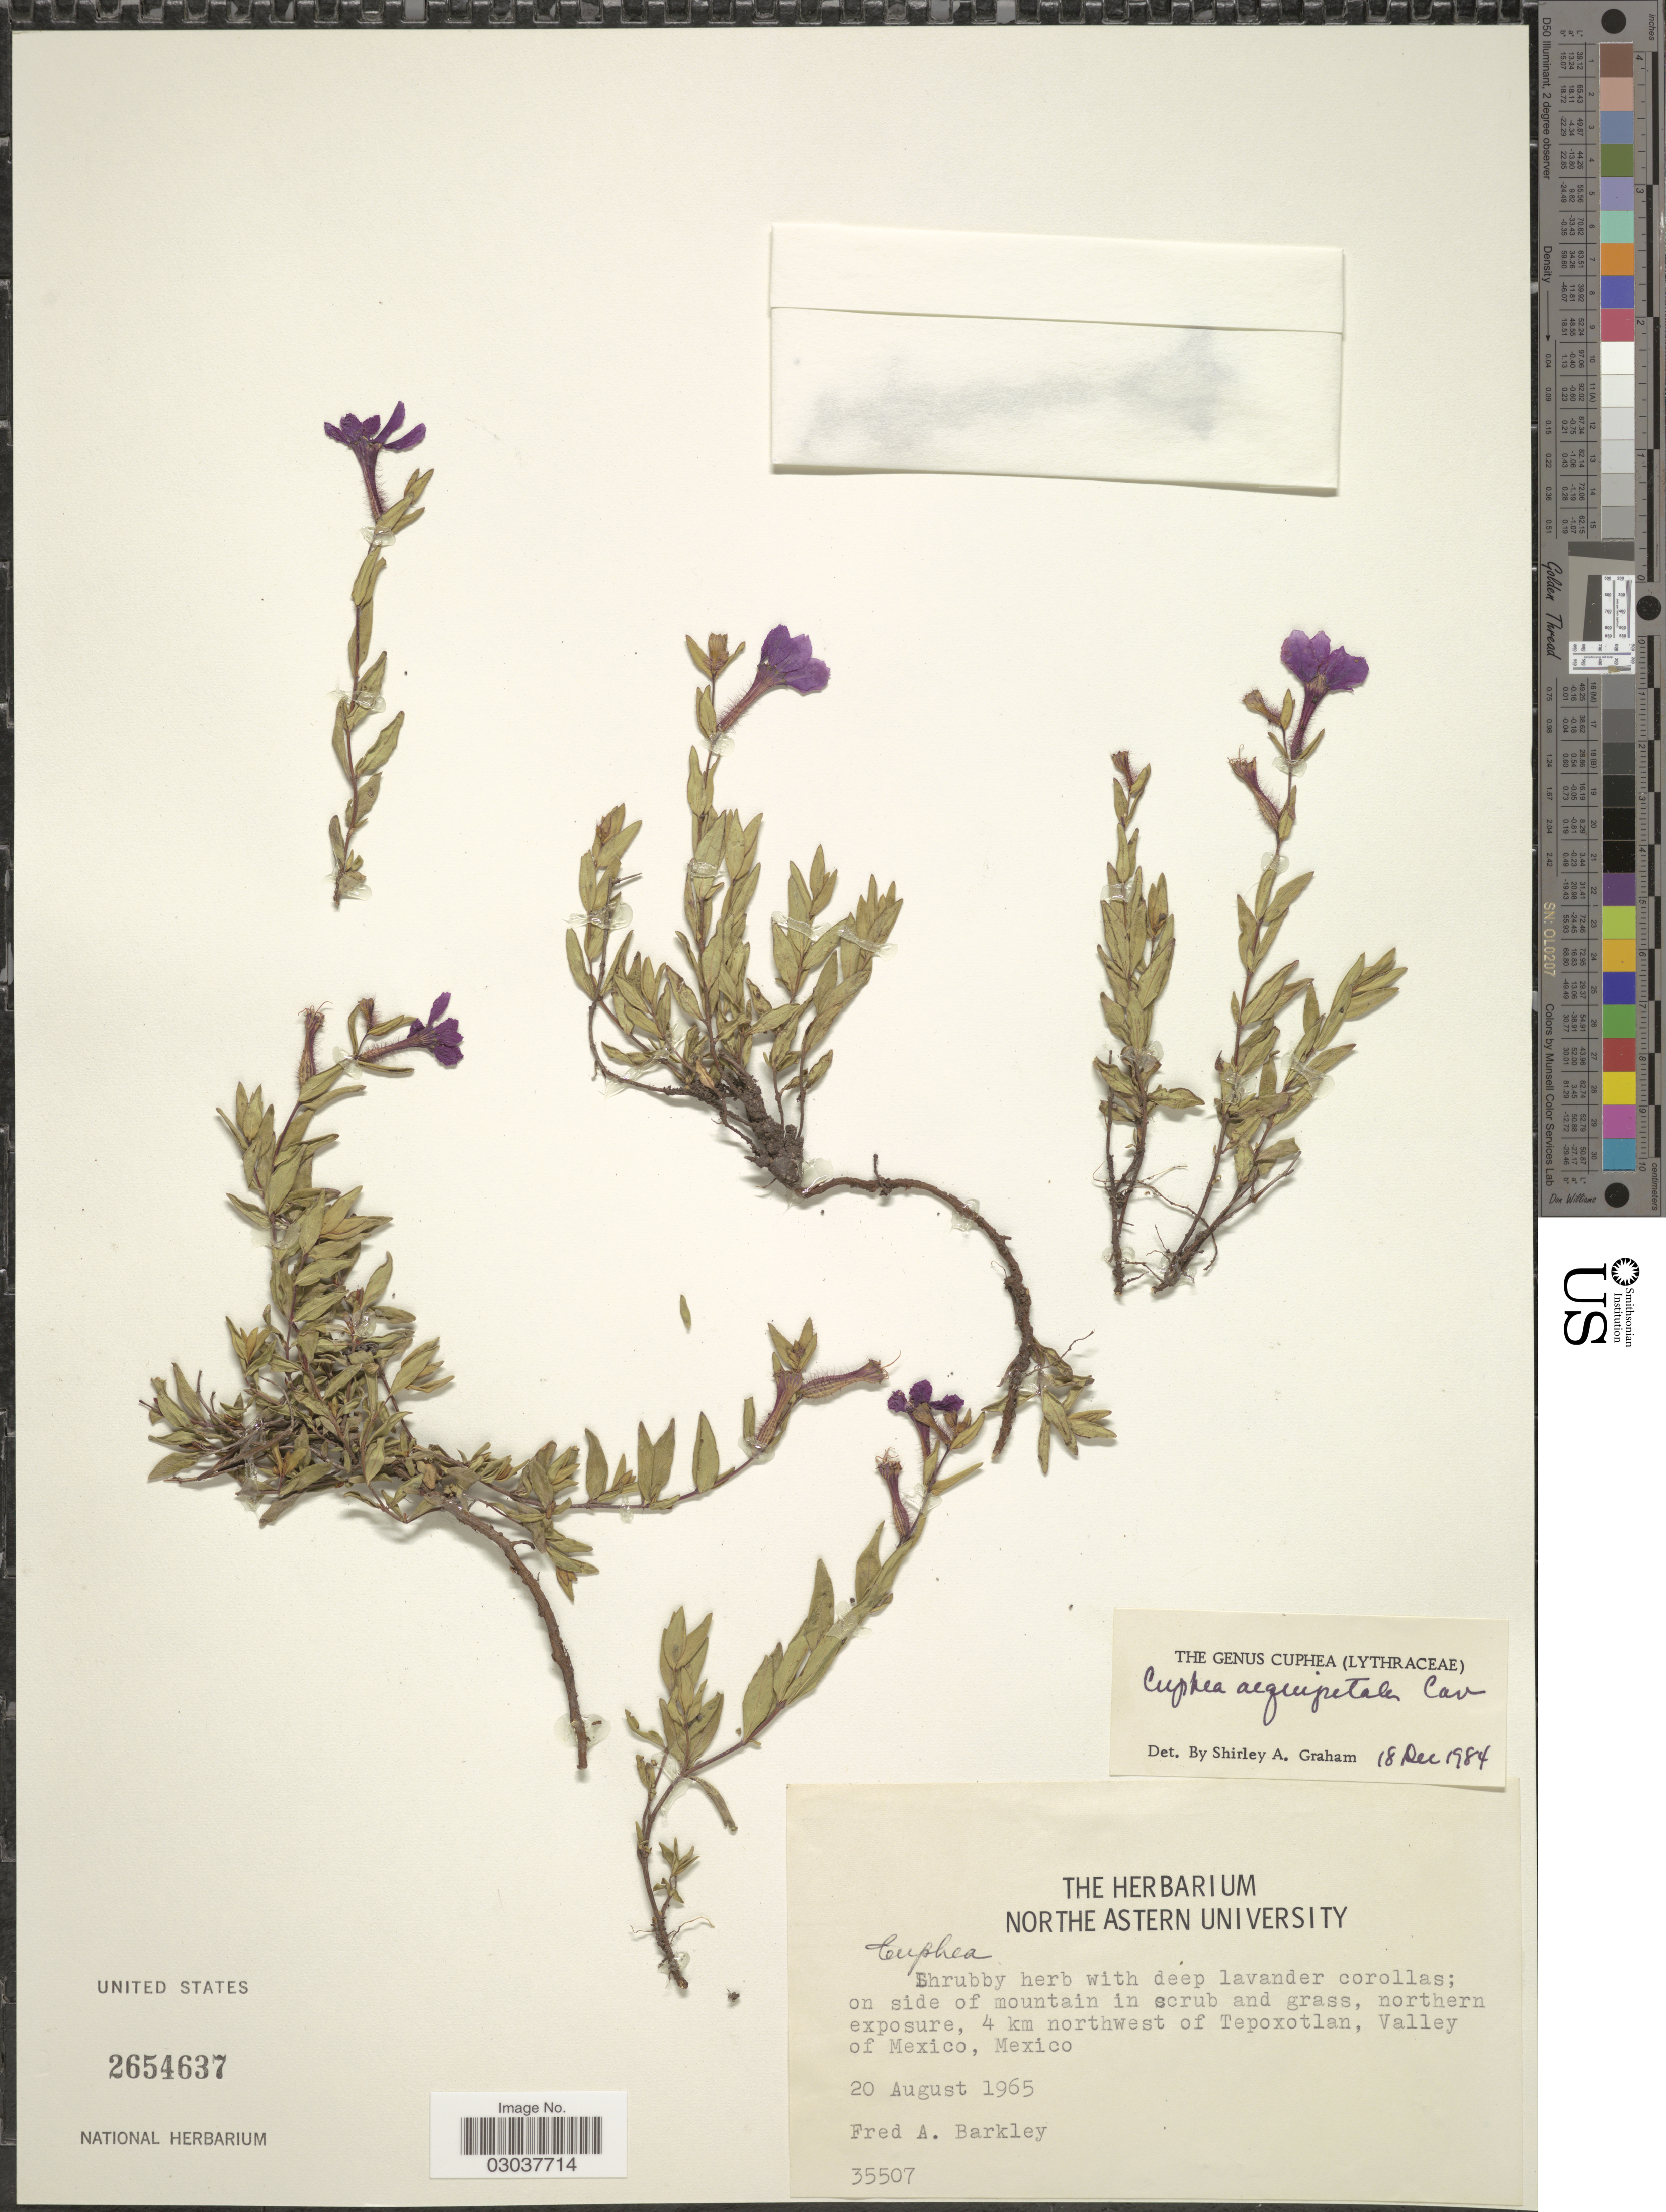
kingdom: Plantae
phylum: Tracheophyta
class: Magnoliopsida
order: Myrtales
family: Lythraceae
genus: Cuphea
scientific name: Cuphea aequipetala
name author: Cav.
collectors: F. A. Barkley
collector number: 35507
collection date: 1965-08-20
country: Mexico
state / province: México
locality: Northern exposure, 4 km northwest of Tepoxotlan, Valley of Mexico.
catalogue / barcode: US 2654637